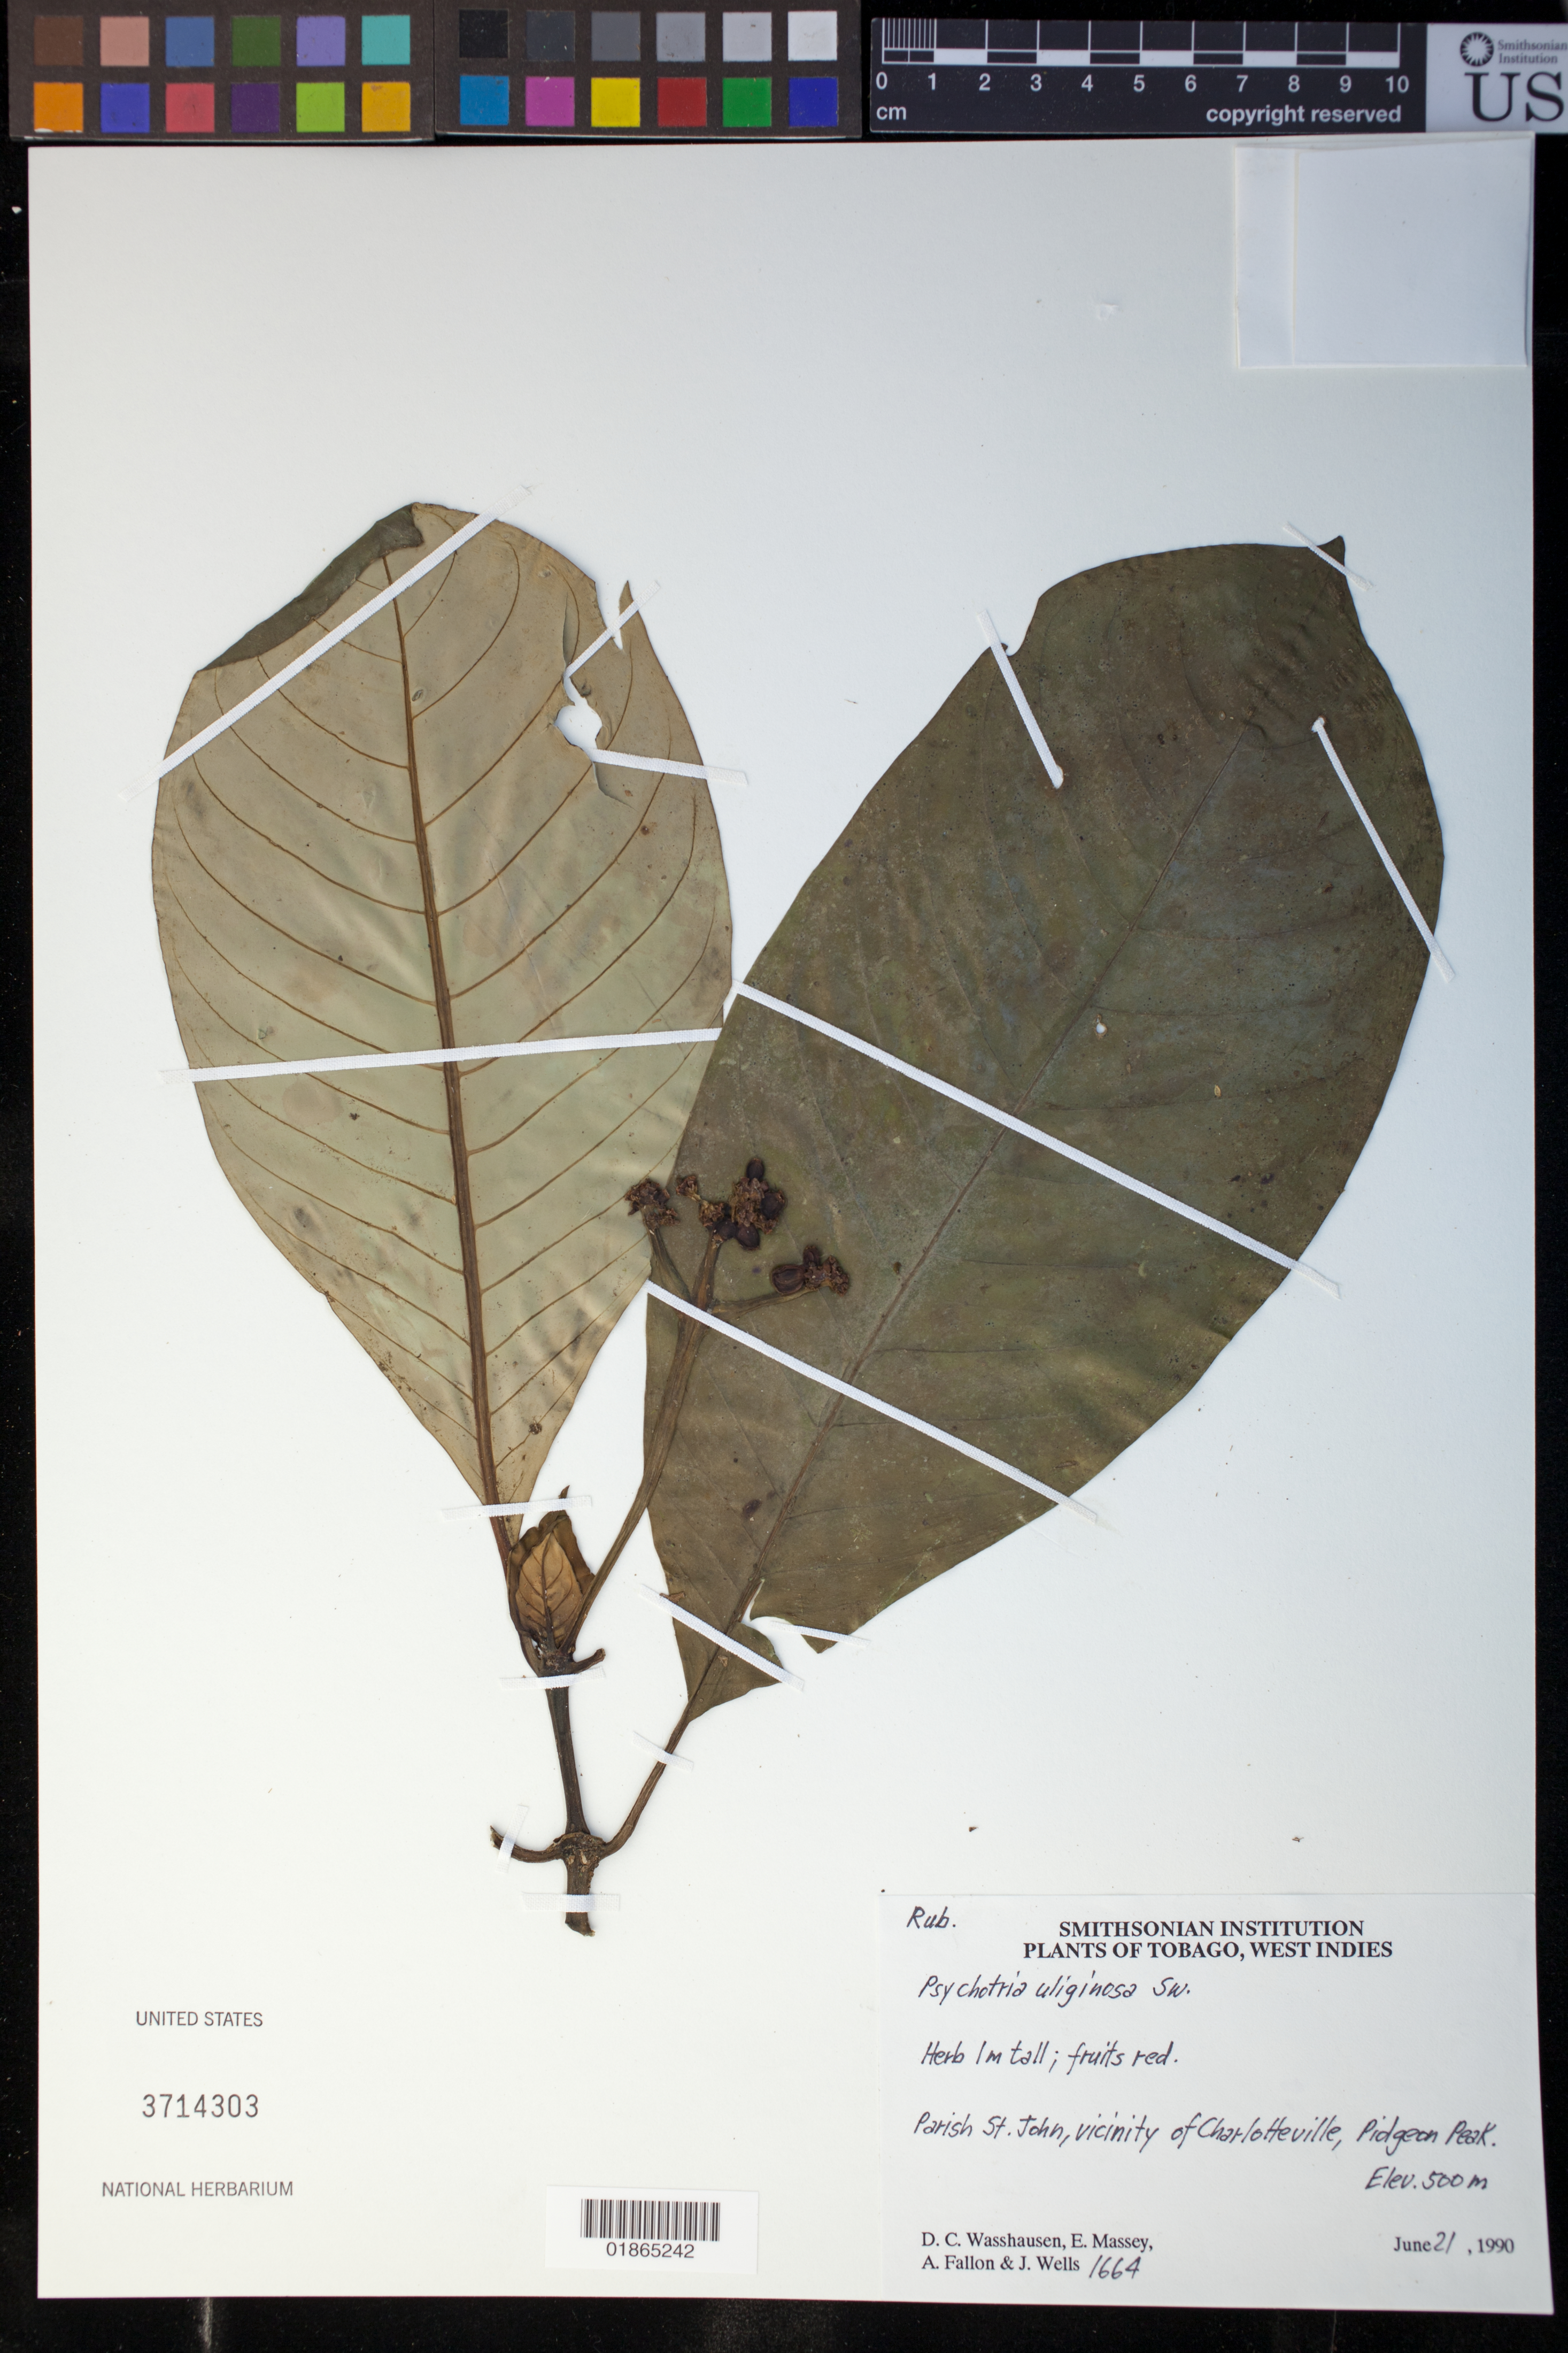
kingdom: Plantae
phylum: Tracheophyta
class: Magnoliopsida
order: Gentianales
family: Rubiaceae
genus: Psychotria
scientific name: Psychotria uliginosa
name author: Sw.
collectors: D. C. Wasshausen, E. Massey, A. Fallon & J. Wells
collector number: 1664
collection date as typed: June 21, 1990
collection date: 1990-06-21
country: Trinidad and Tobago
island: Tobago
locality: Parish St. John, vicinity of Charlotteville, Pidgeon Peak.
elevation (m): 500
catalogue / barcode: US 3714303